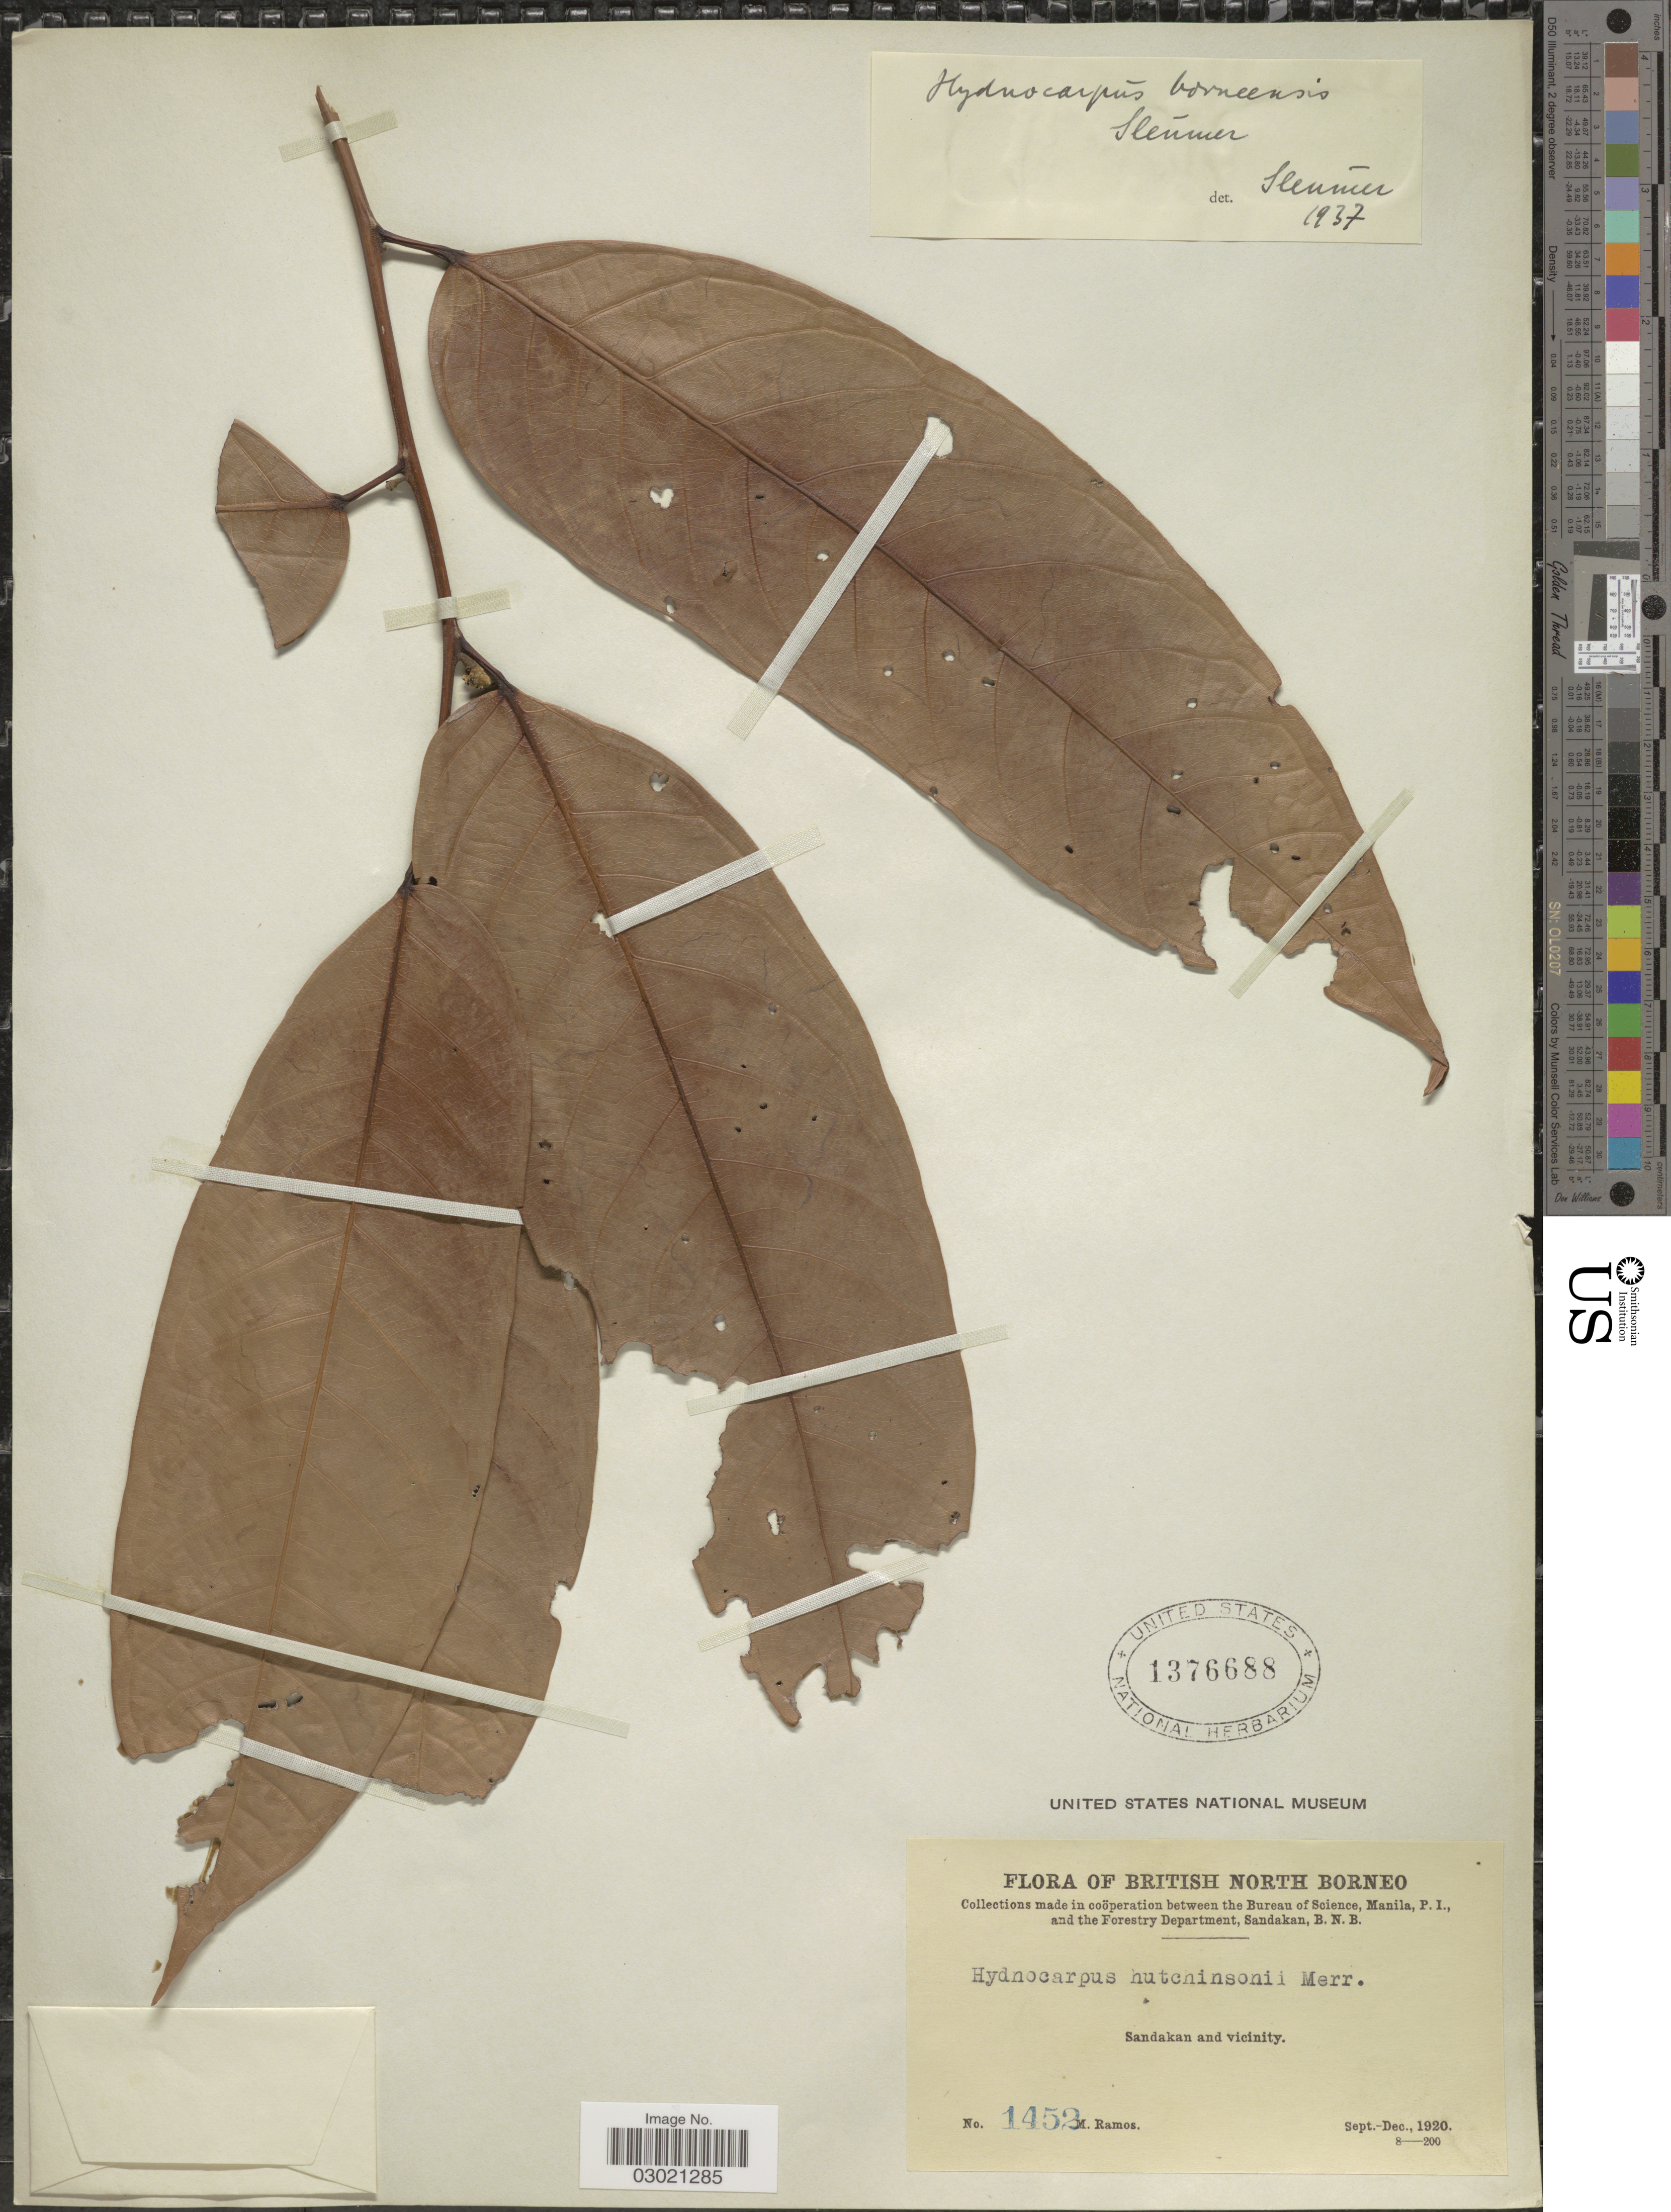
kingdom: Plantae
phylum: Tracheophyta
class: Magnoliopsida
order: Malpighiales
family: Achariaceae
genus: Hydnocarpus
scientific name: Hydnocarpus borneensis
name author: Sleumer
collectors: M. Ramos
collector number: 1452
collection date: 1920-09/1920-12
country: Malaysia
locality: British North Borneo. Sandakan and vicinity.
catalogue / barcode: US 1376688